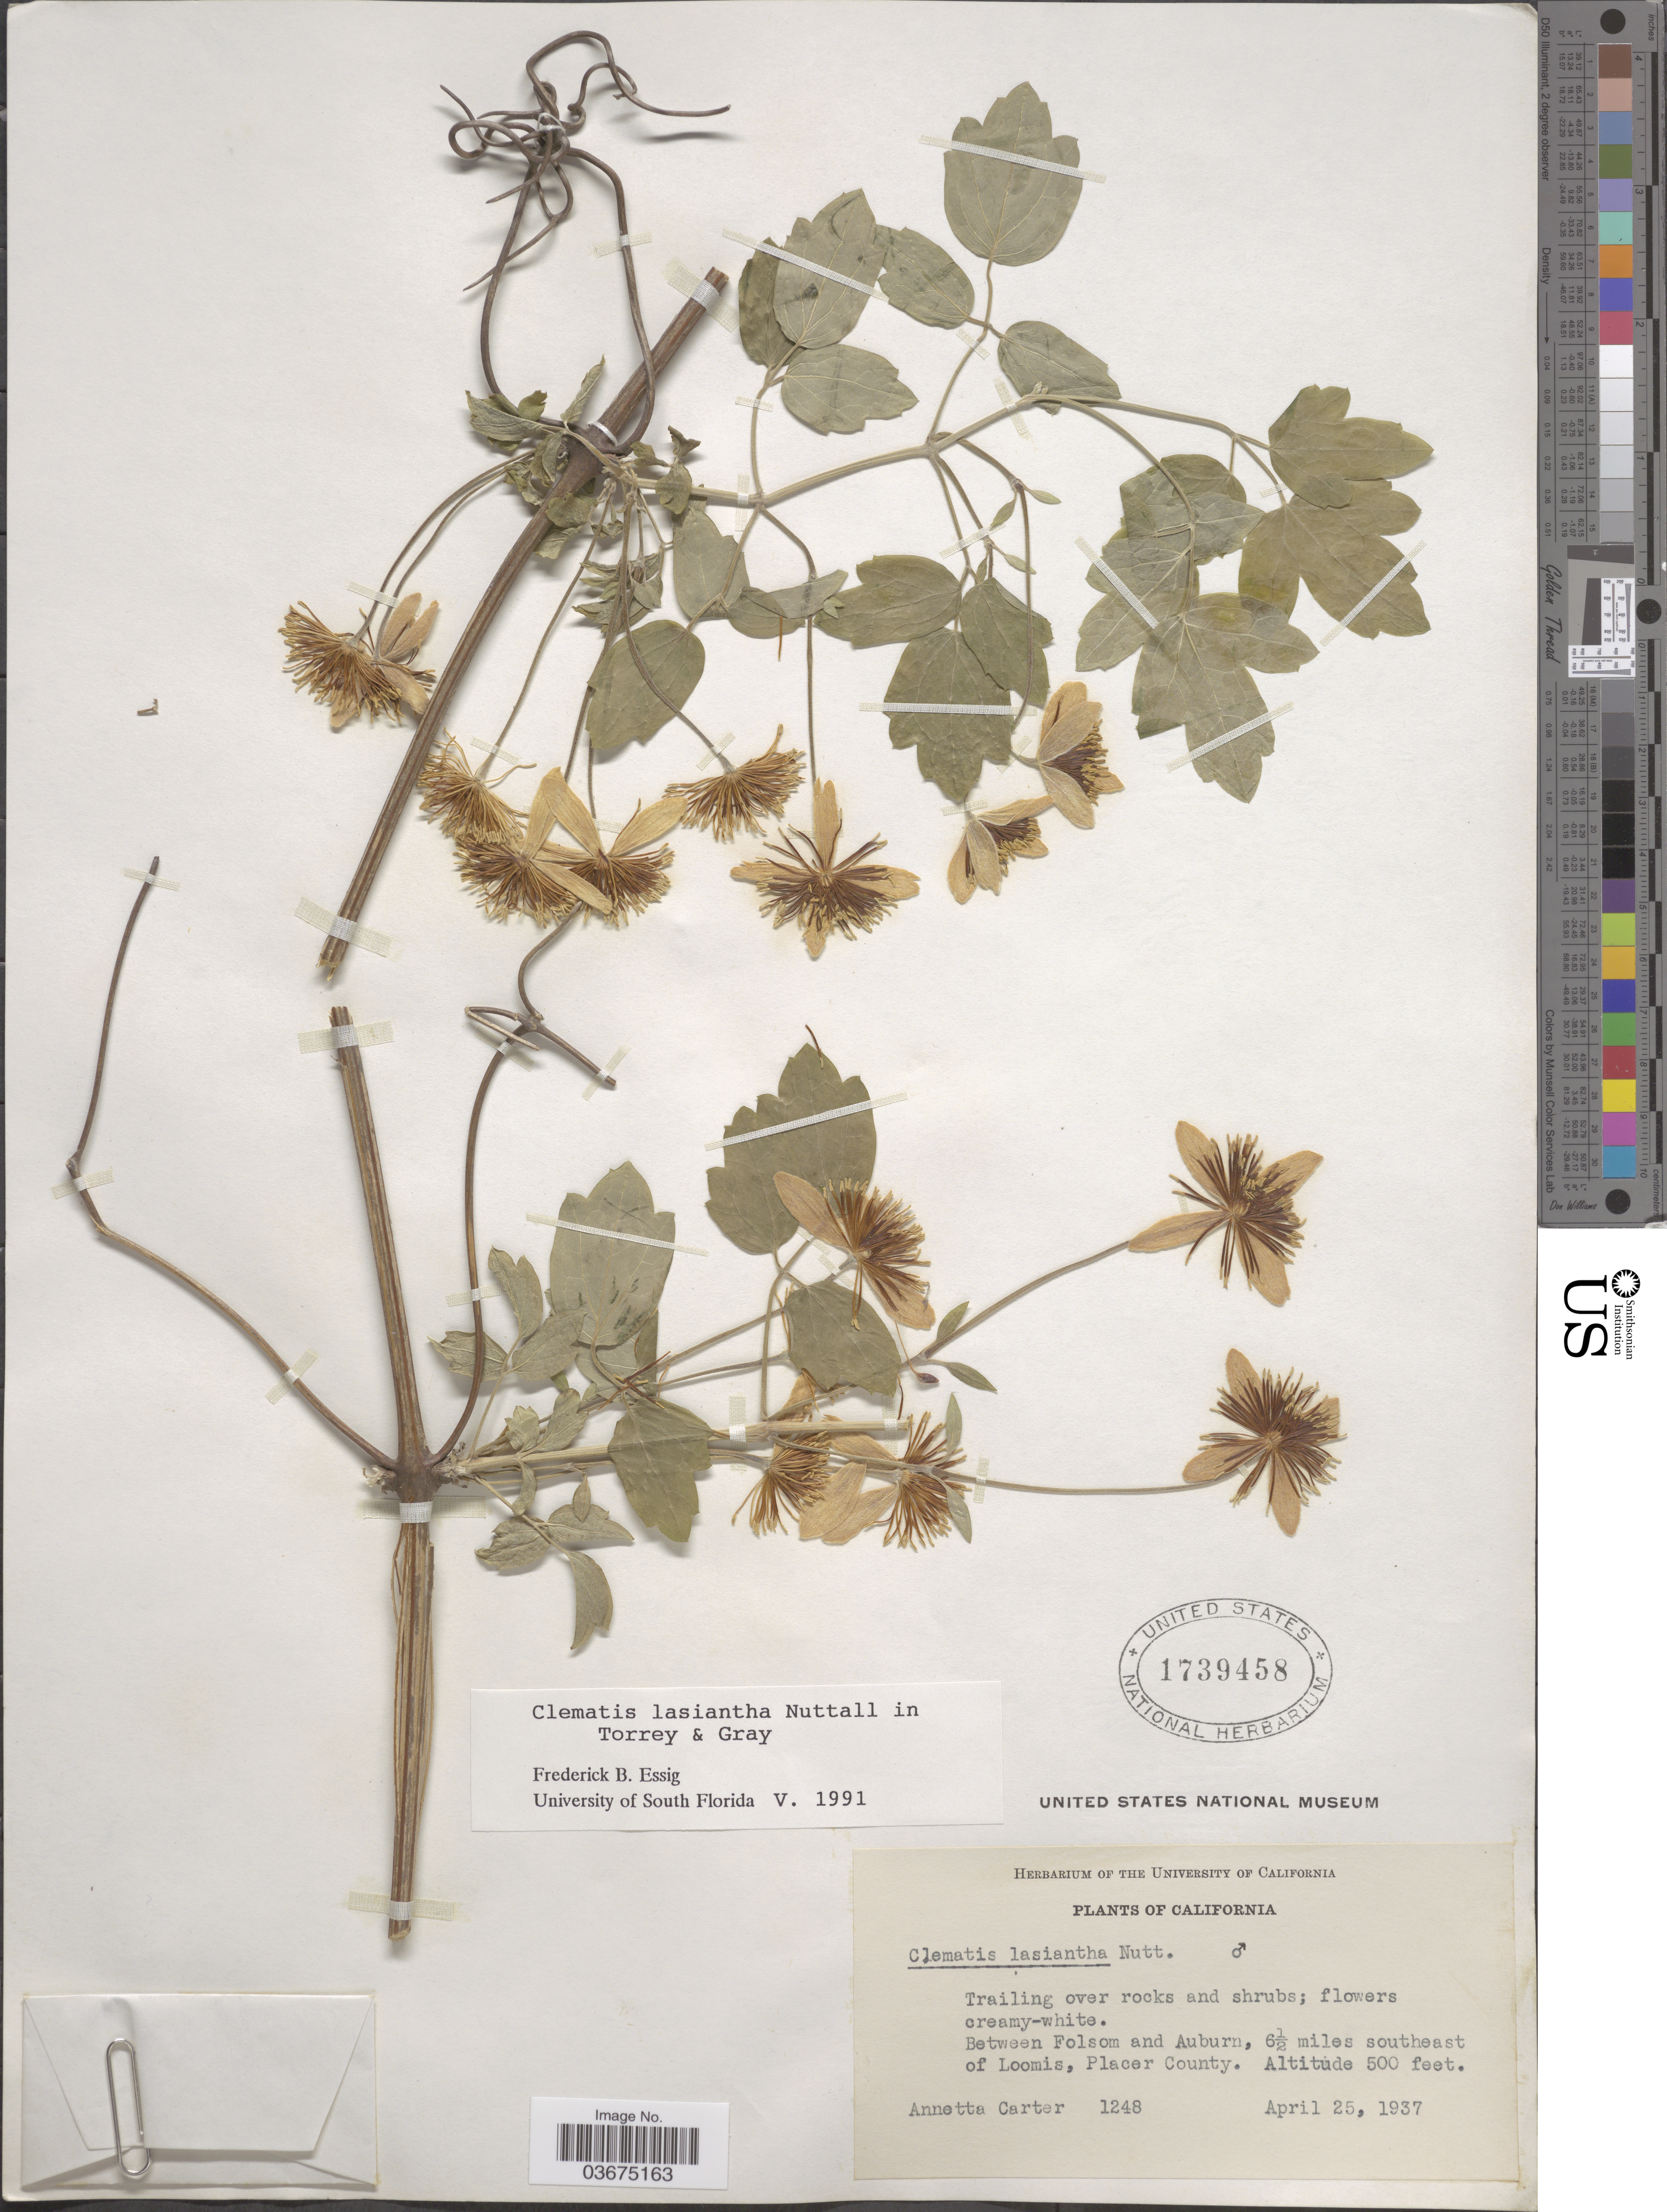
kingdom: Plantae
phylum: Tracheophyta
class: Magnoliopsida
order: Ranunculales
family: Ranunculaceae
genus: Clematis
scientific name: Clematis lasiantha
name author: Nutt.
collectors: A. Carter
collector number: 1248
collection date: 1937-04-25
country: United States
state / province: California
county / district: Placer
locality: Between Folsom and Auburn, 6½ miles southeast of Loomis, Placer County.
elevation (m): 152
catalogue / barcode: US 1739458